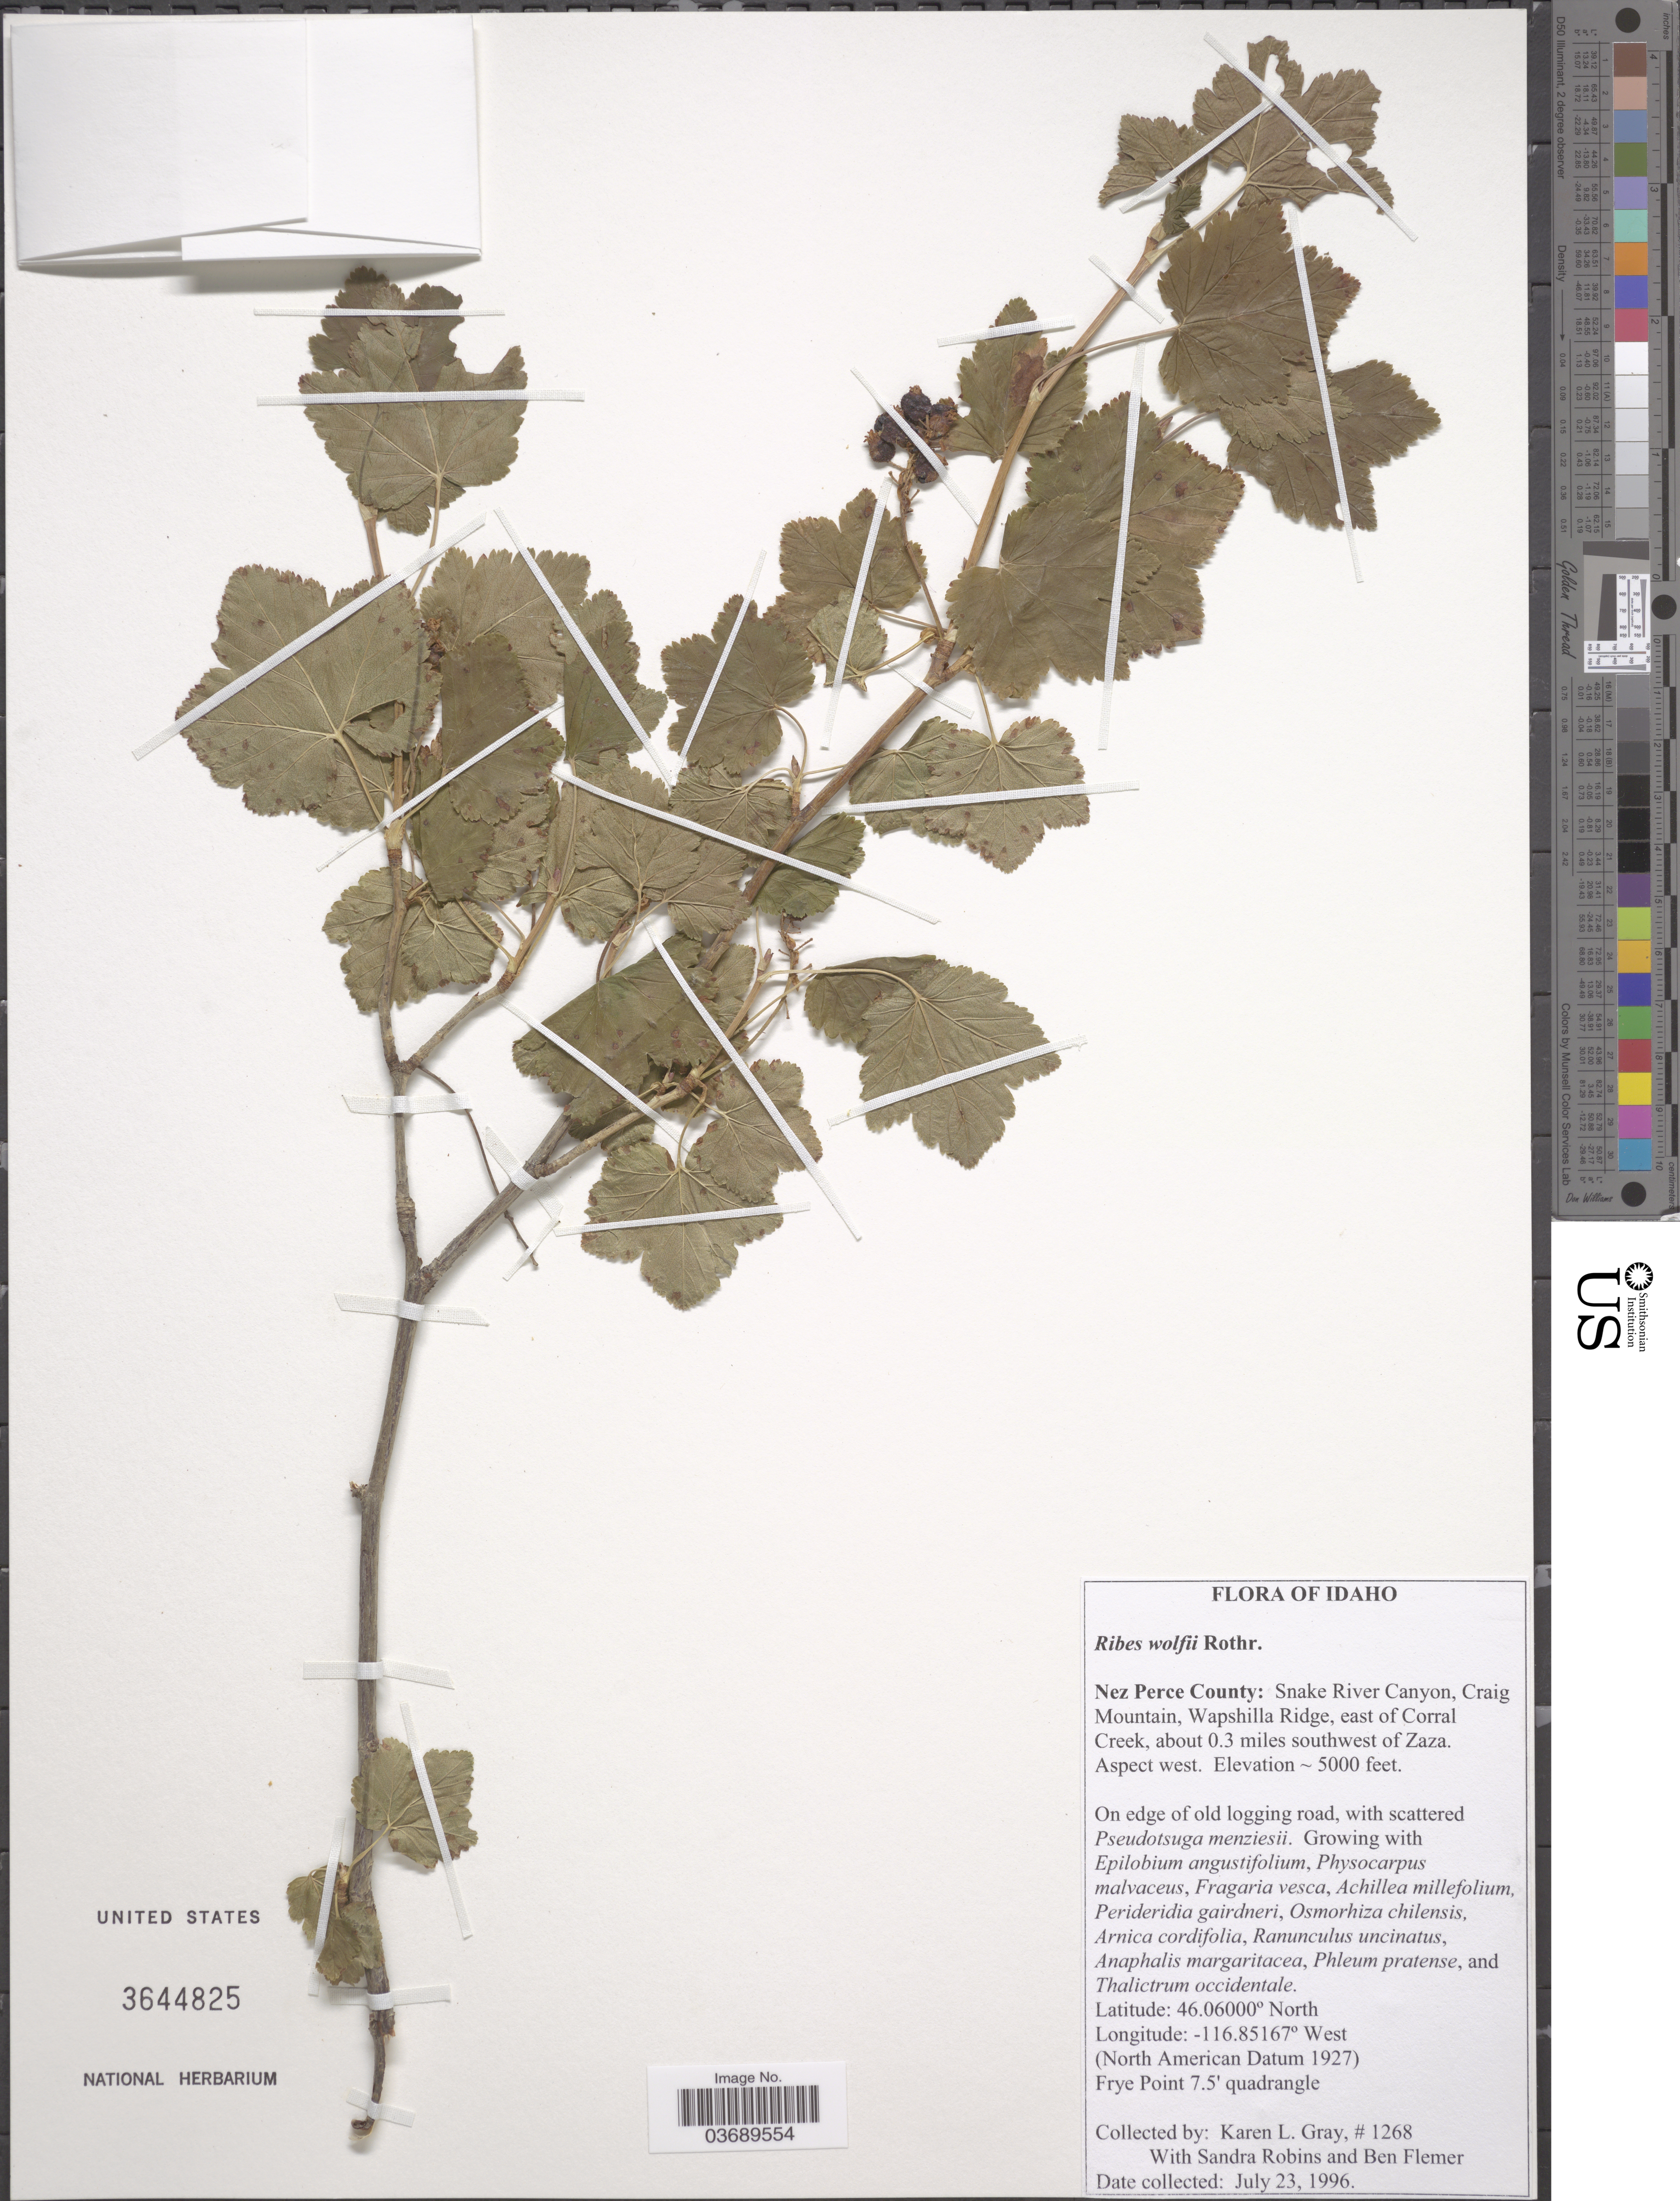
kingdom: Plantae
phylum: Tracheophyta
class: Magnoliopsida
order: Saxifragales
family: Grossulariaceae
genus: Ribes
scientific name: Ribes wolfii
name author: Rothr.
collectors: K. L. Gray, S. Robins & B. Flemer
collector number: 1268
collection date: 1996-07-23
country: United States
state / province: Idaho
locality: Nez Perce County: Snake River Canyon, Craig Mountain, Wapshilla Ridge, east of Corral Creek, about 0.3 miles southwest of Zaza.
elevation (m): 1524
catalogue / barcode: US 3644825